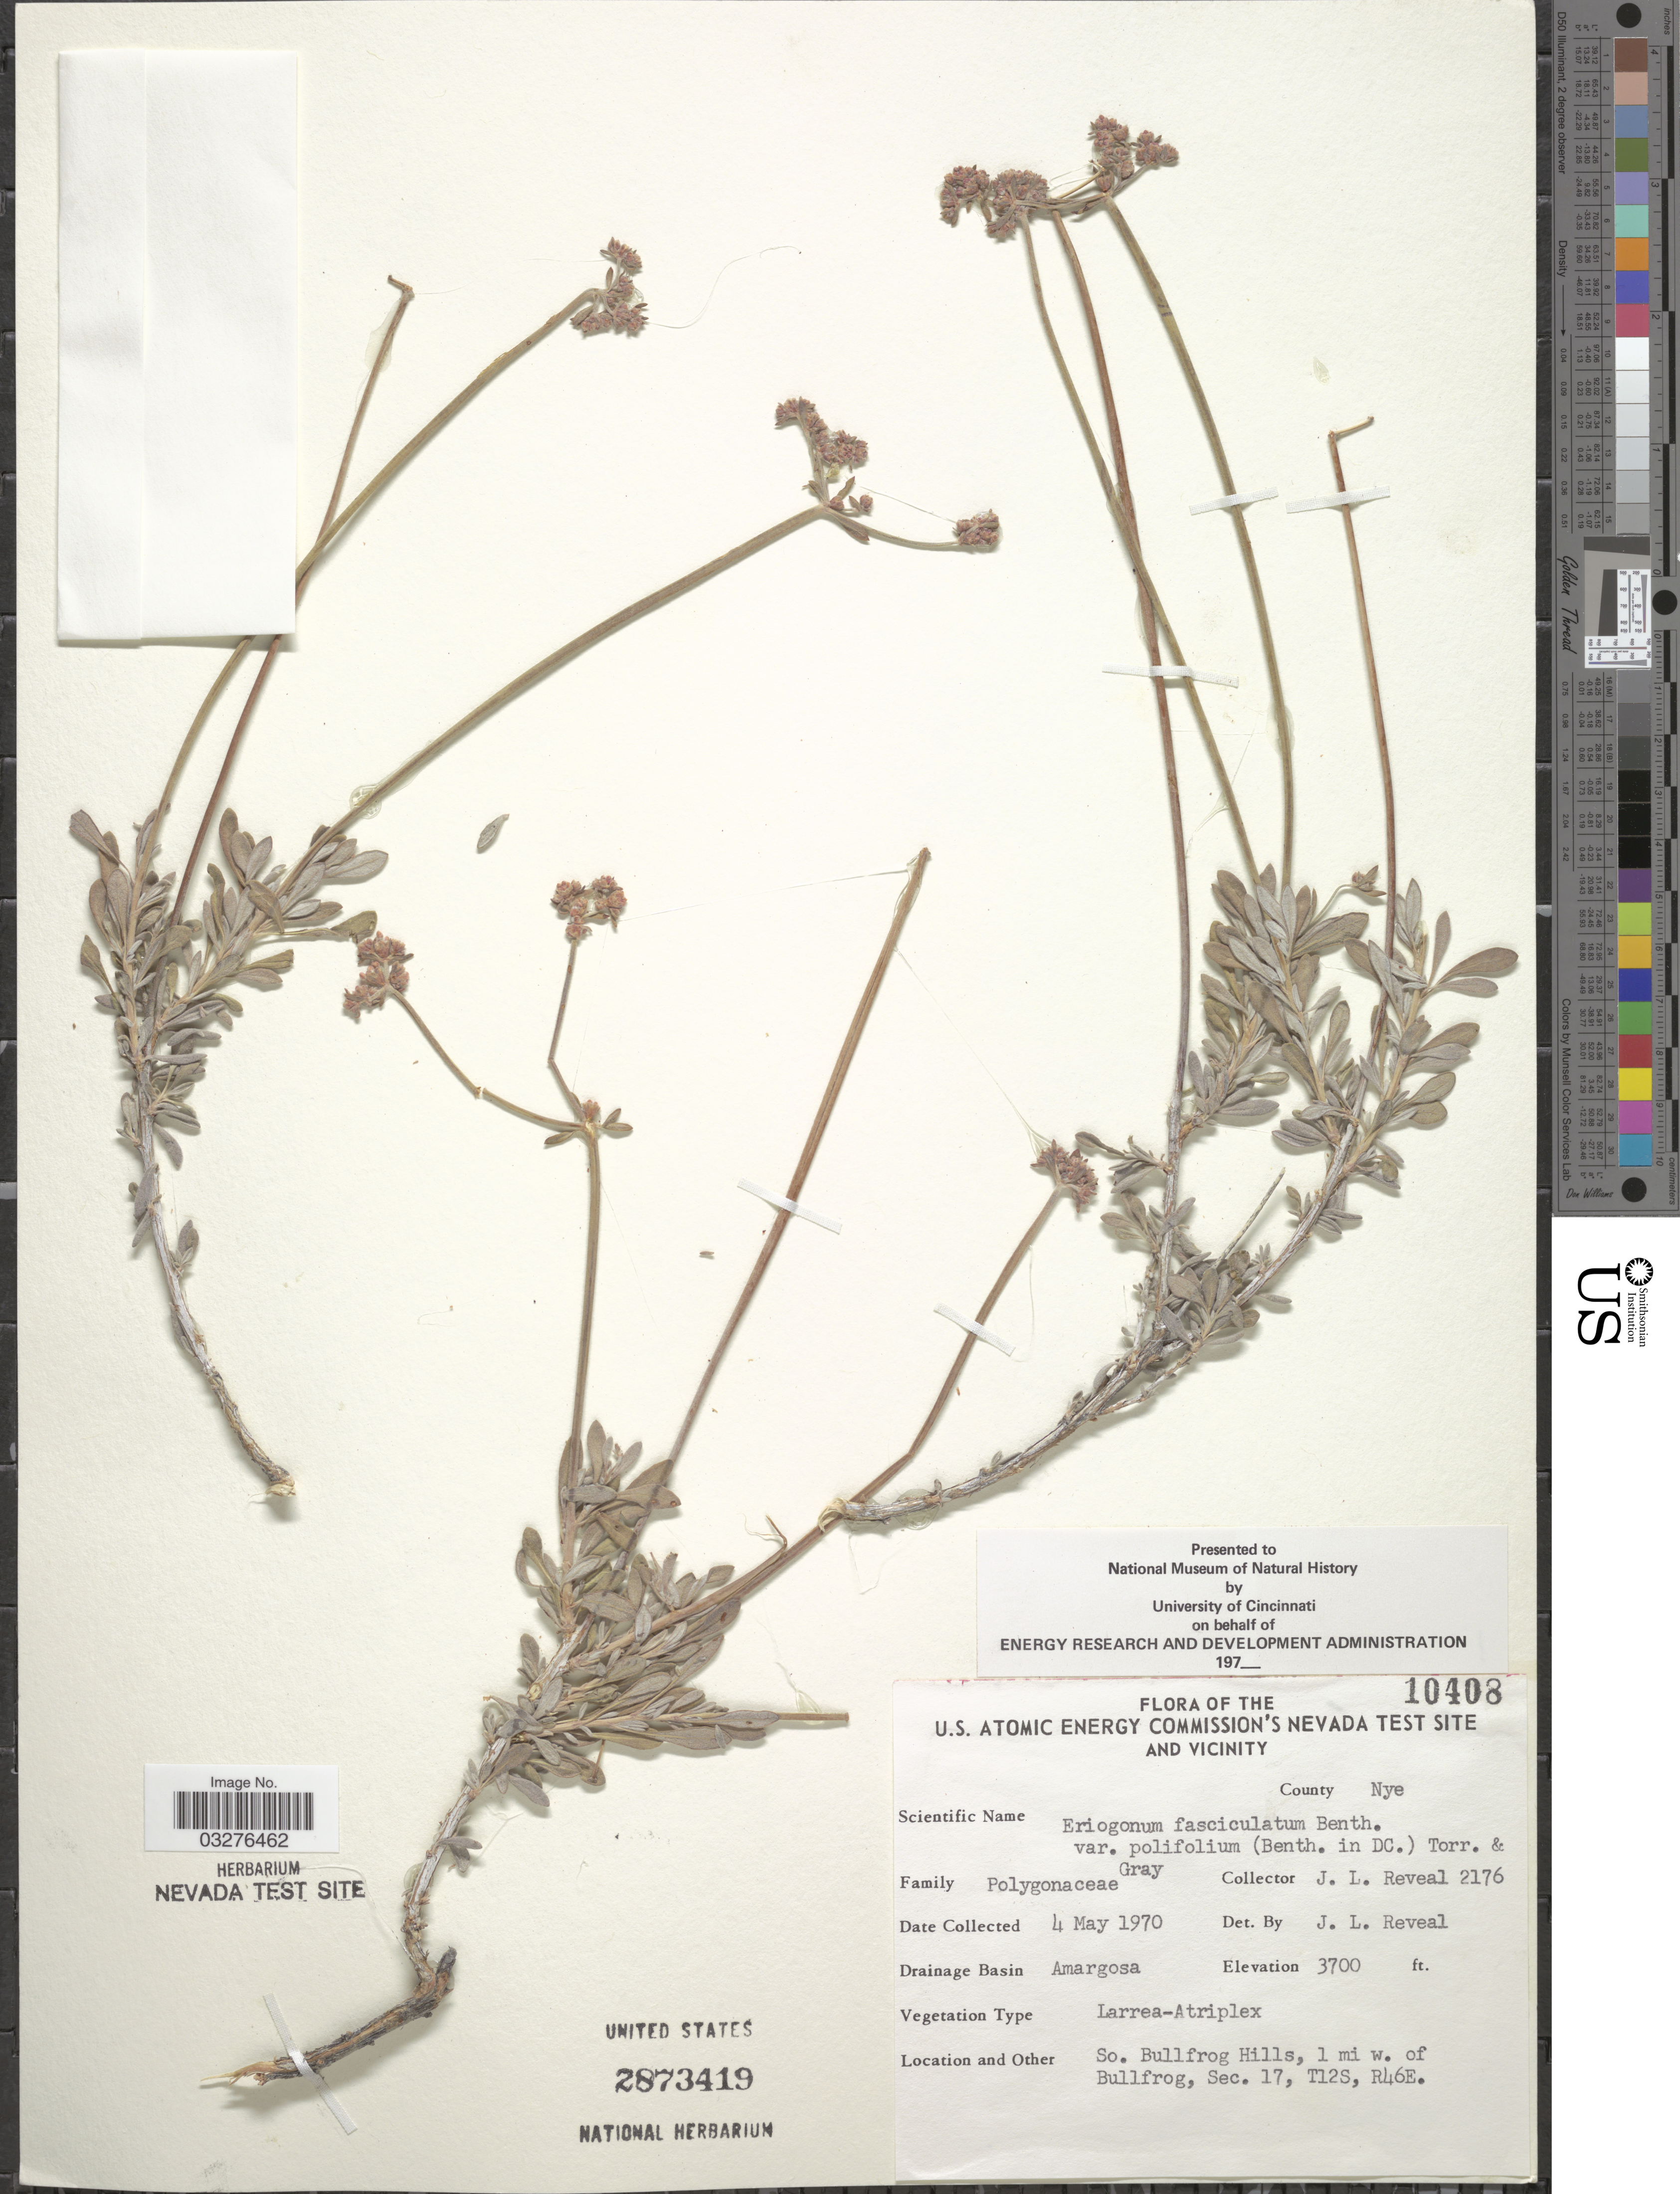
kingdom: Plantae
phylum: Tracheophyta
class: Magnoliopsida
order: Caryophyllales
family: Polygonaceae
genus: Eriogonum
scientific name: Eriogonum fasciculatum var. polifolium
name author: (Benth.) Torr. & A. Gray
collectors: J. L. Reveal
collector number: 2176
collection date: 1970-05-04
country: United States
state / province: Nevada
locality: U.S. Atomic Energy Commission's Nevada Test Site and Vicinity, County Nye, Drainage Basin Amargosa, So. Bullfrog Hills, 1 mi w. of Bullfrog, Sec. 17, T12S, R46E.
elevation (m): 1128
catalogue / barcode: US 2873419